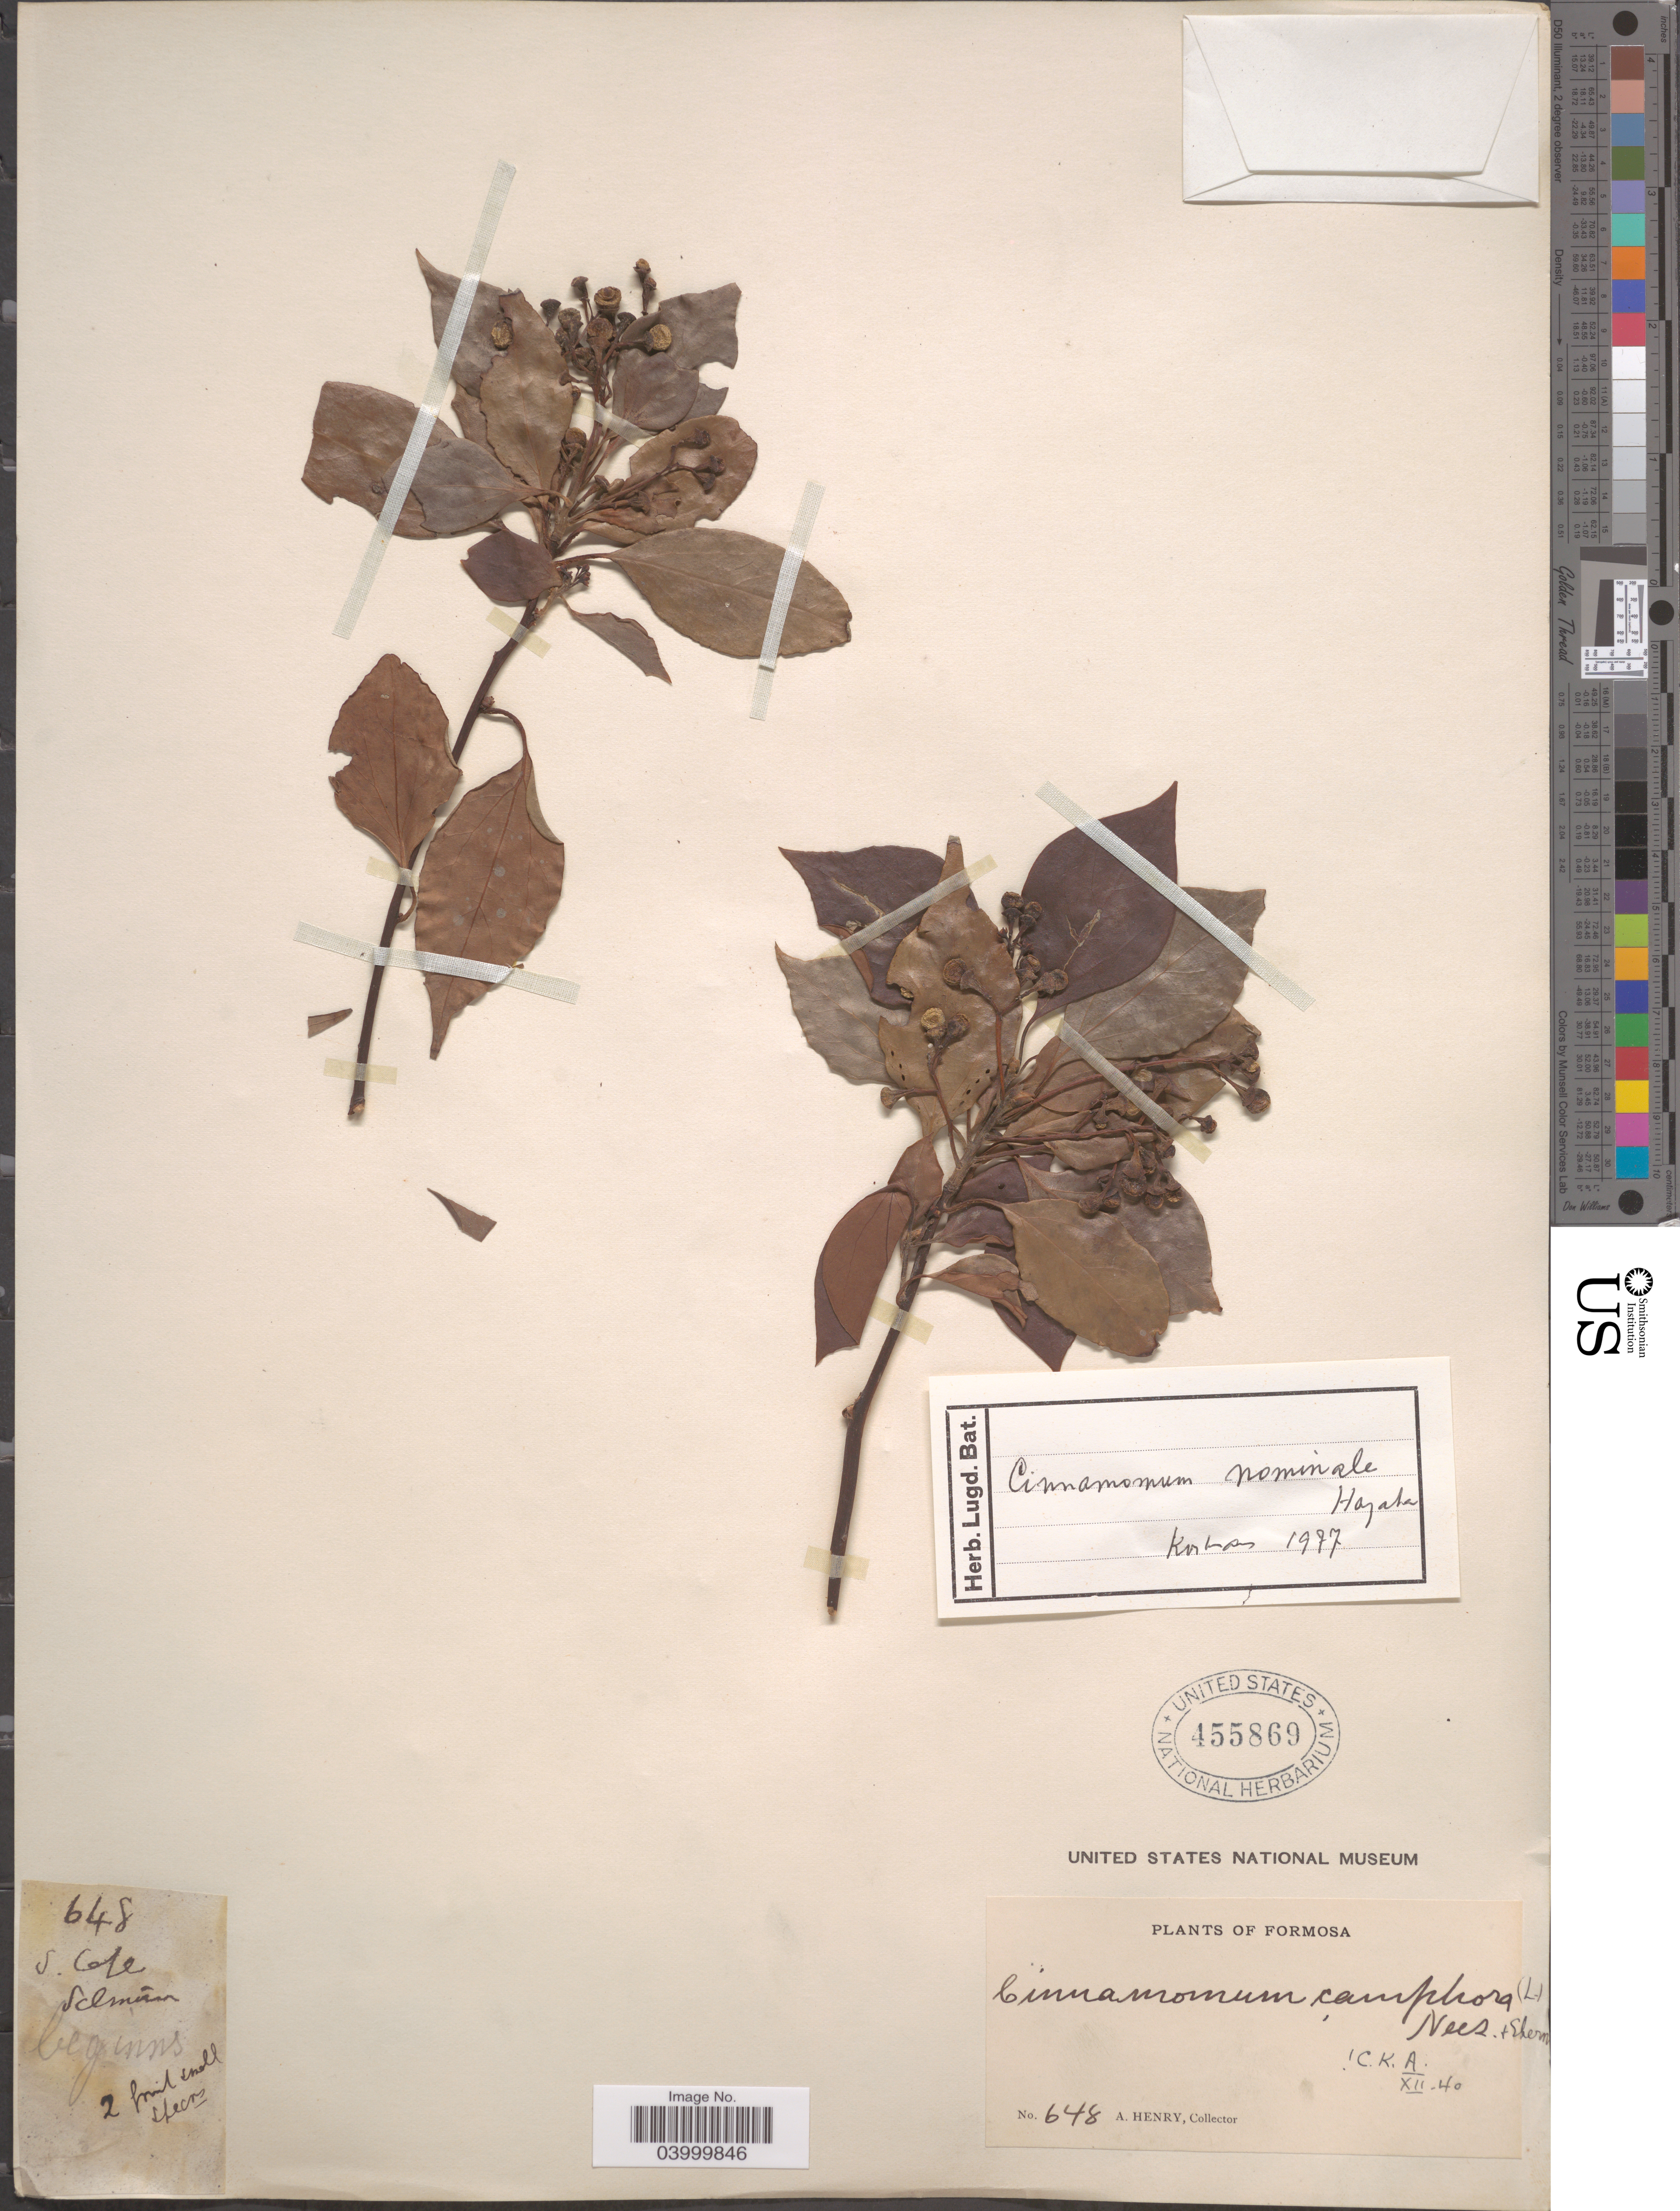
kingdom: Plantae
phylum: Tracheophyta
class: Magnoliopsida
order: Laurales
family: Lauraceae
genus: Cinnamomum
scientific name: Cinnamomum nominale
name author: Hayata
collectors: A. Henry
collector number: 648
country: Taiwan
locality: Formosa.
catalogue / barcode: US 455869